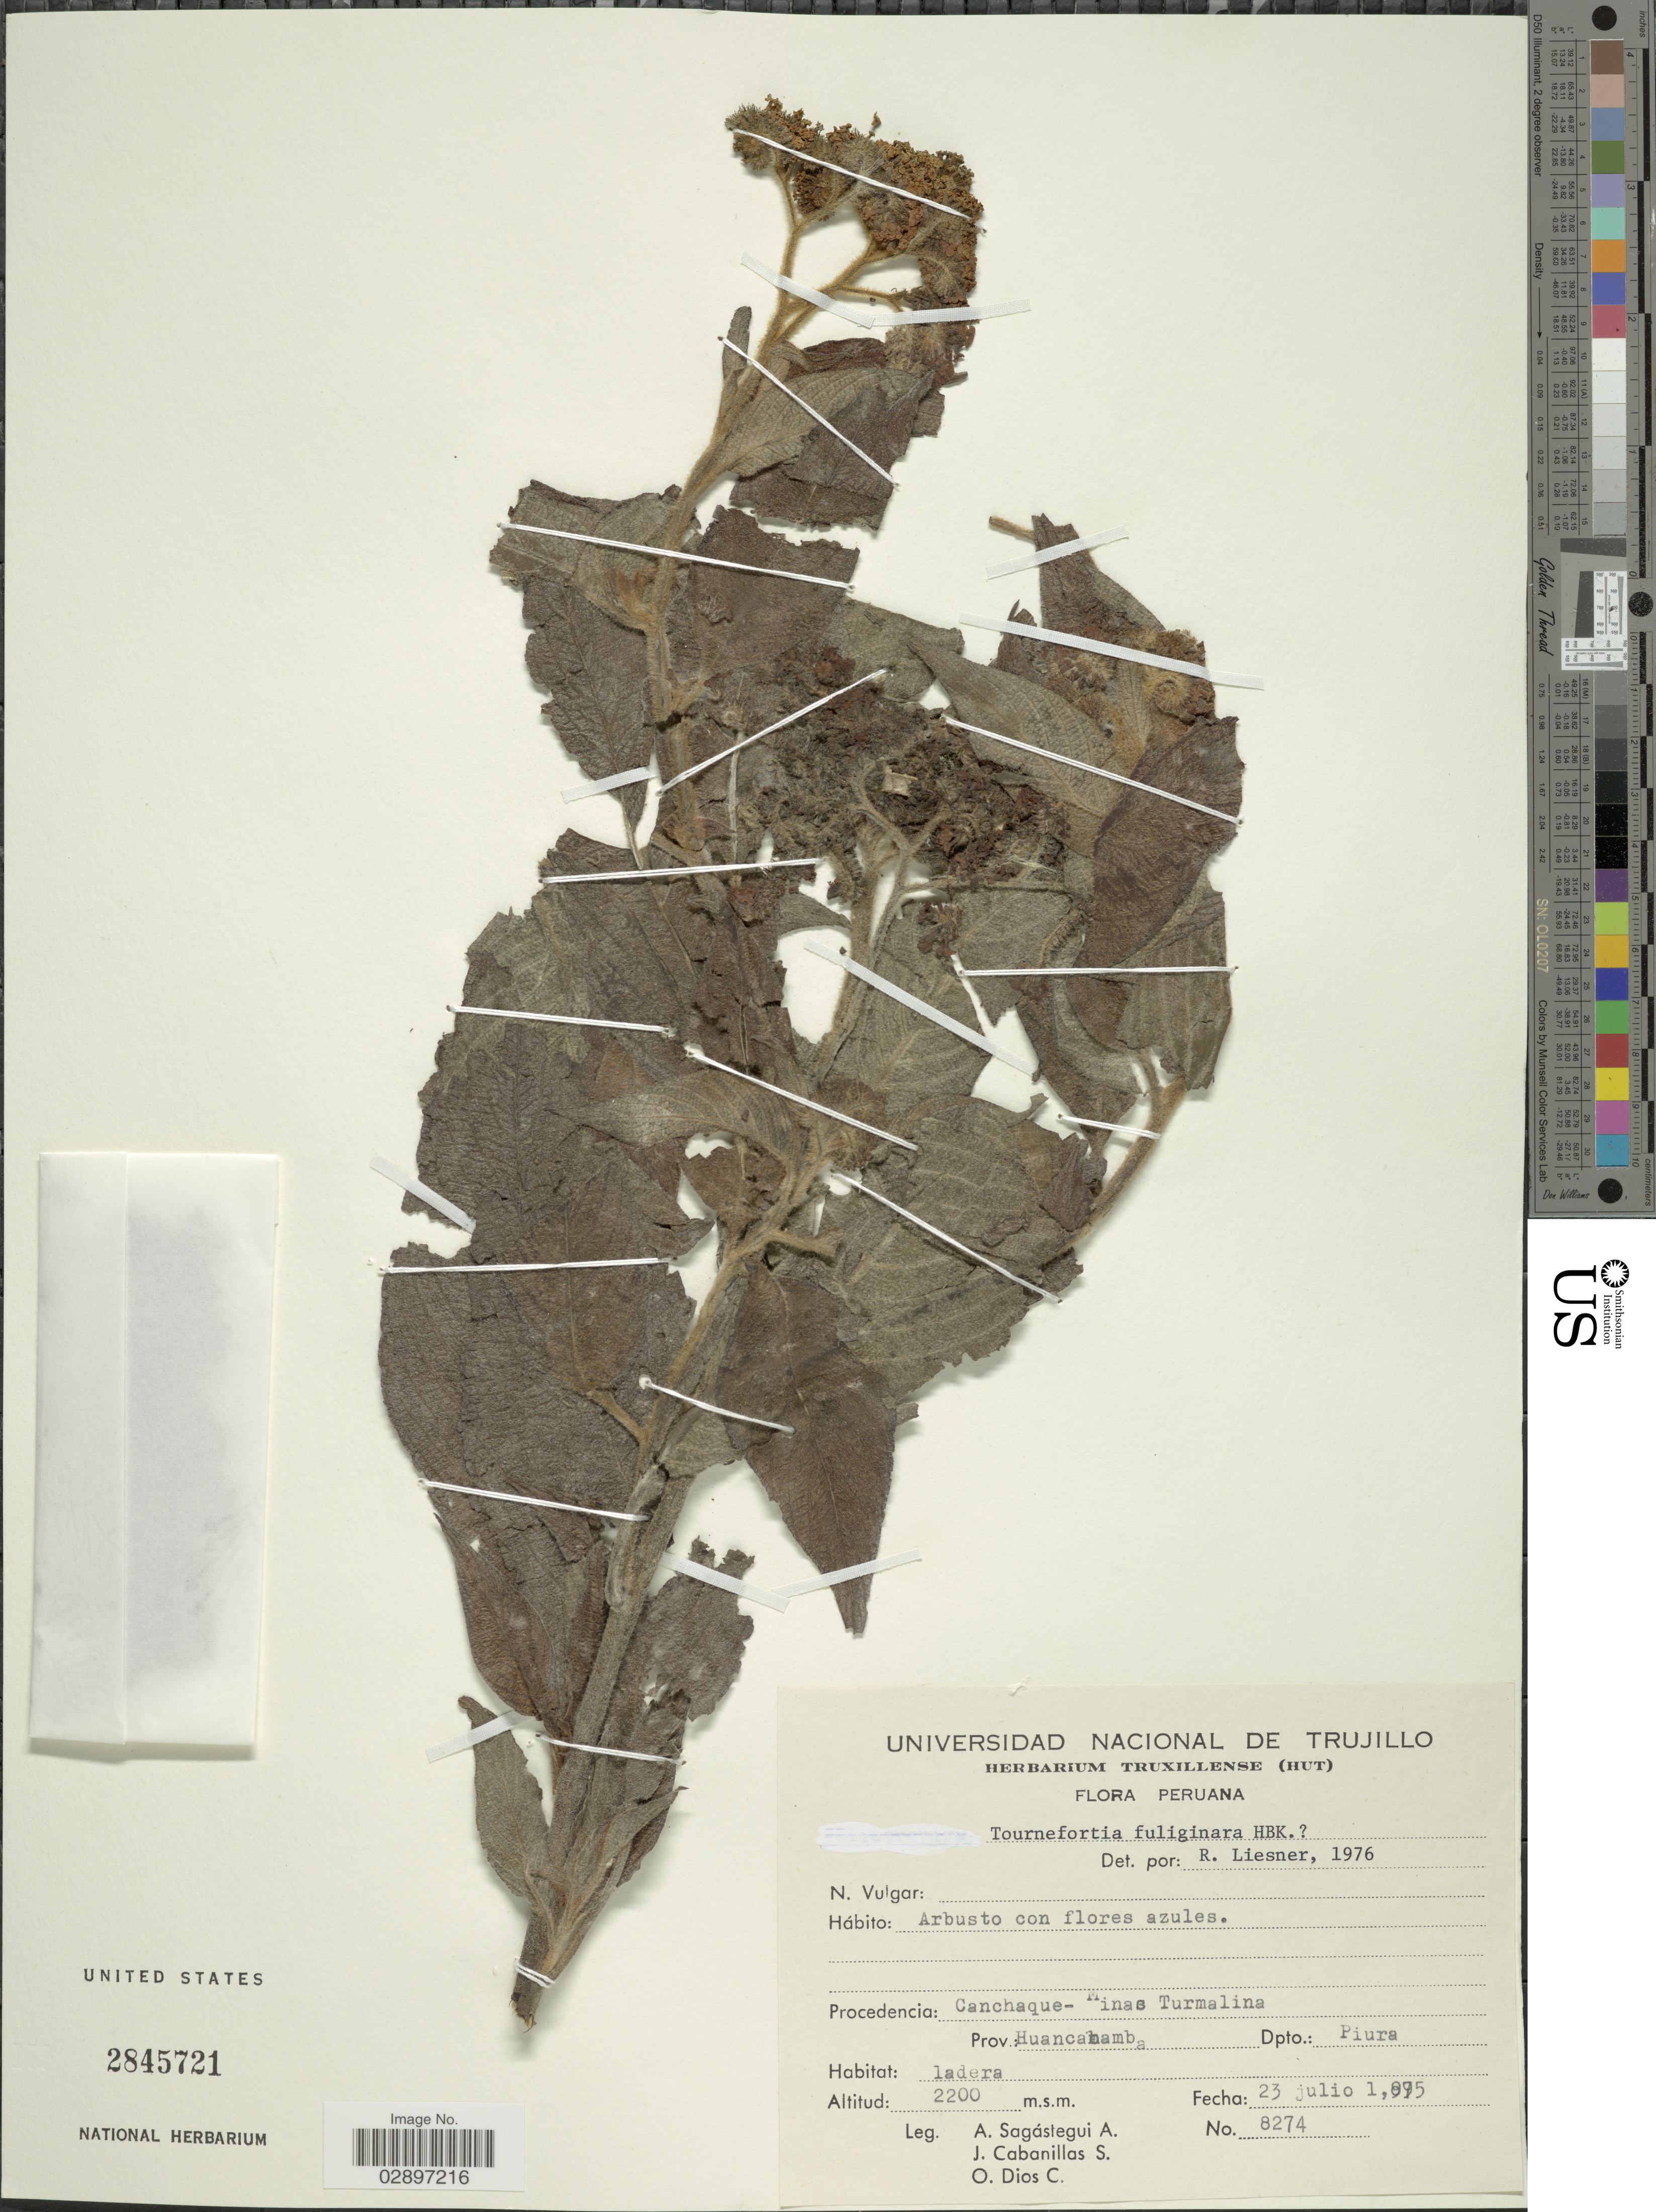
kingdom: Plantae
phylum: Tracheophyta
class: Magnoliopsida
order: Boraginales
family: Heliotropiaceae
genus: Tournefortia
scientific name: Tournefortia fuliginosa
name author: Kunth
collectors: A. Sagástegui A., J. Cabanillas S. & O. Dios C.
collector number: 8274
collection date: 1975-07-23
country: Peru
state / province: Piura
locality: Procedencia: Canchaque- Minas Turmalina. Prov.: Huancamamba. Dpto.: Piura.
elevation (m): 2200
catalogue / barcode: US 2845721